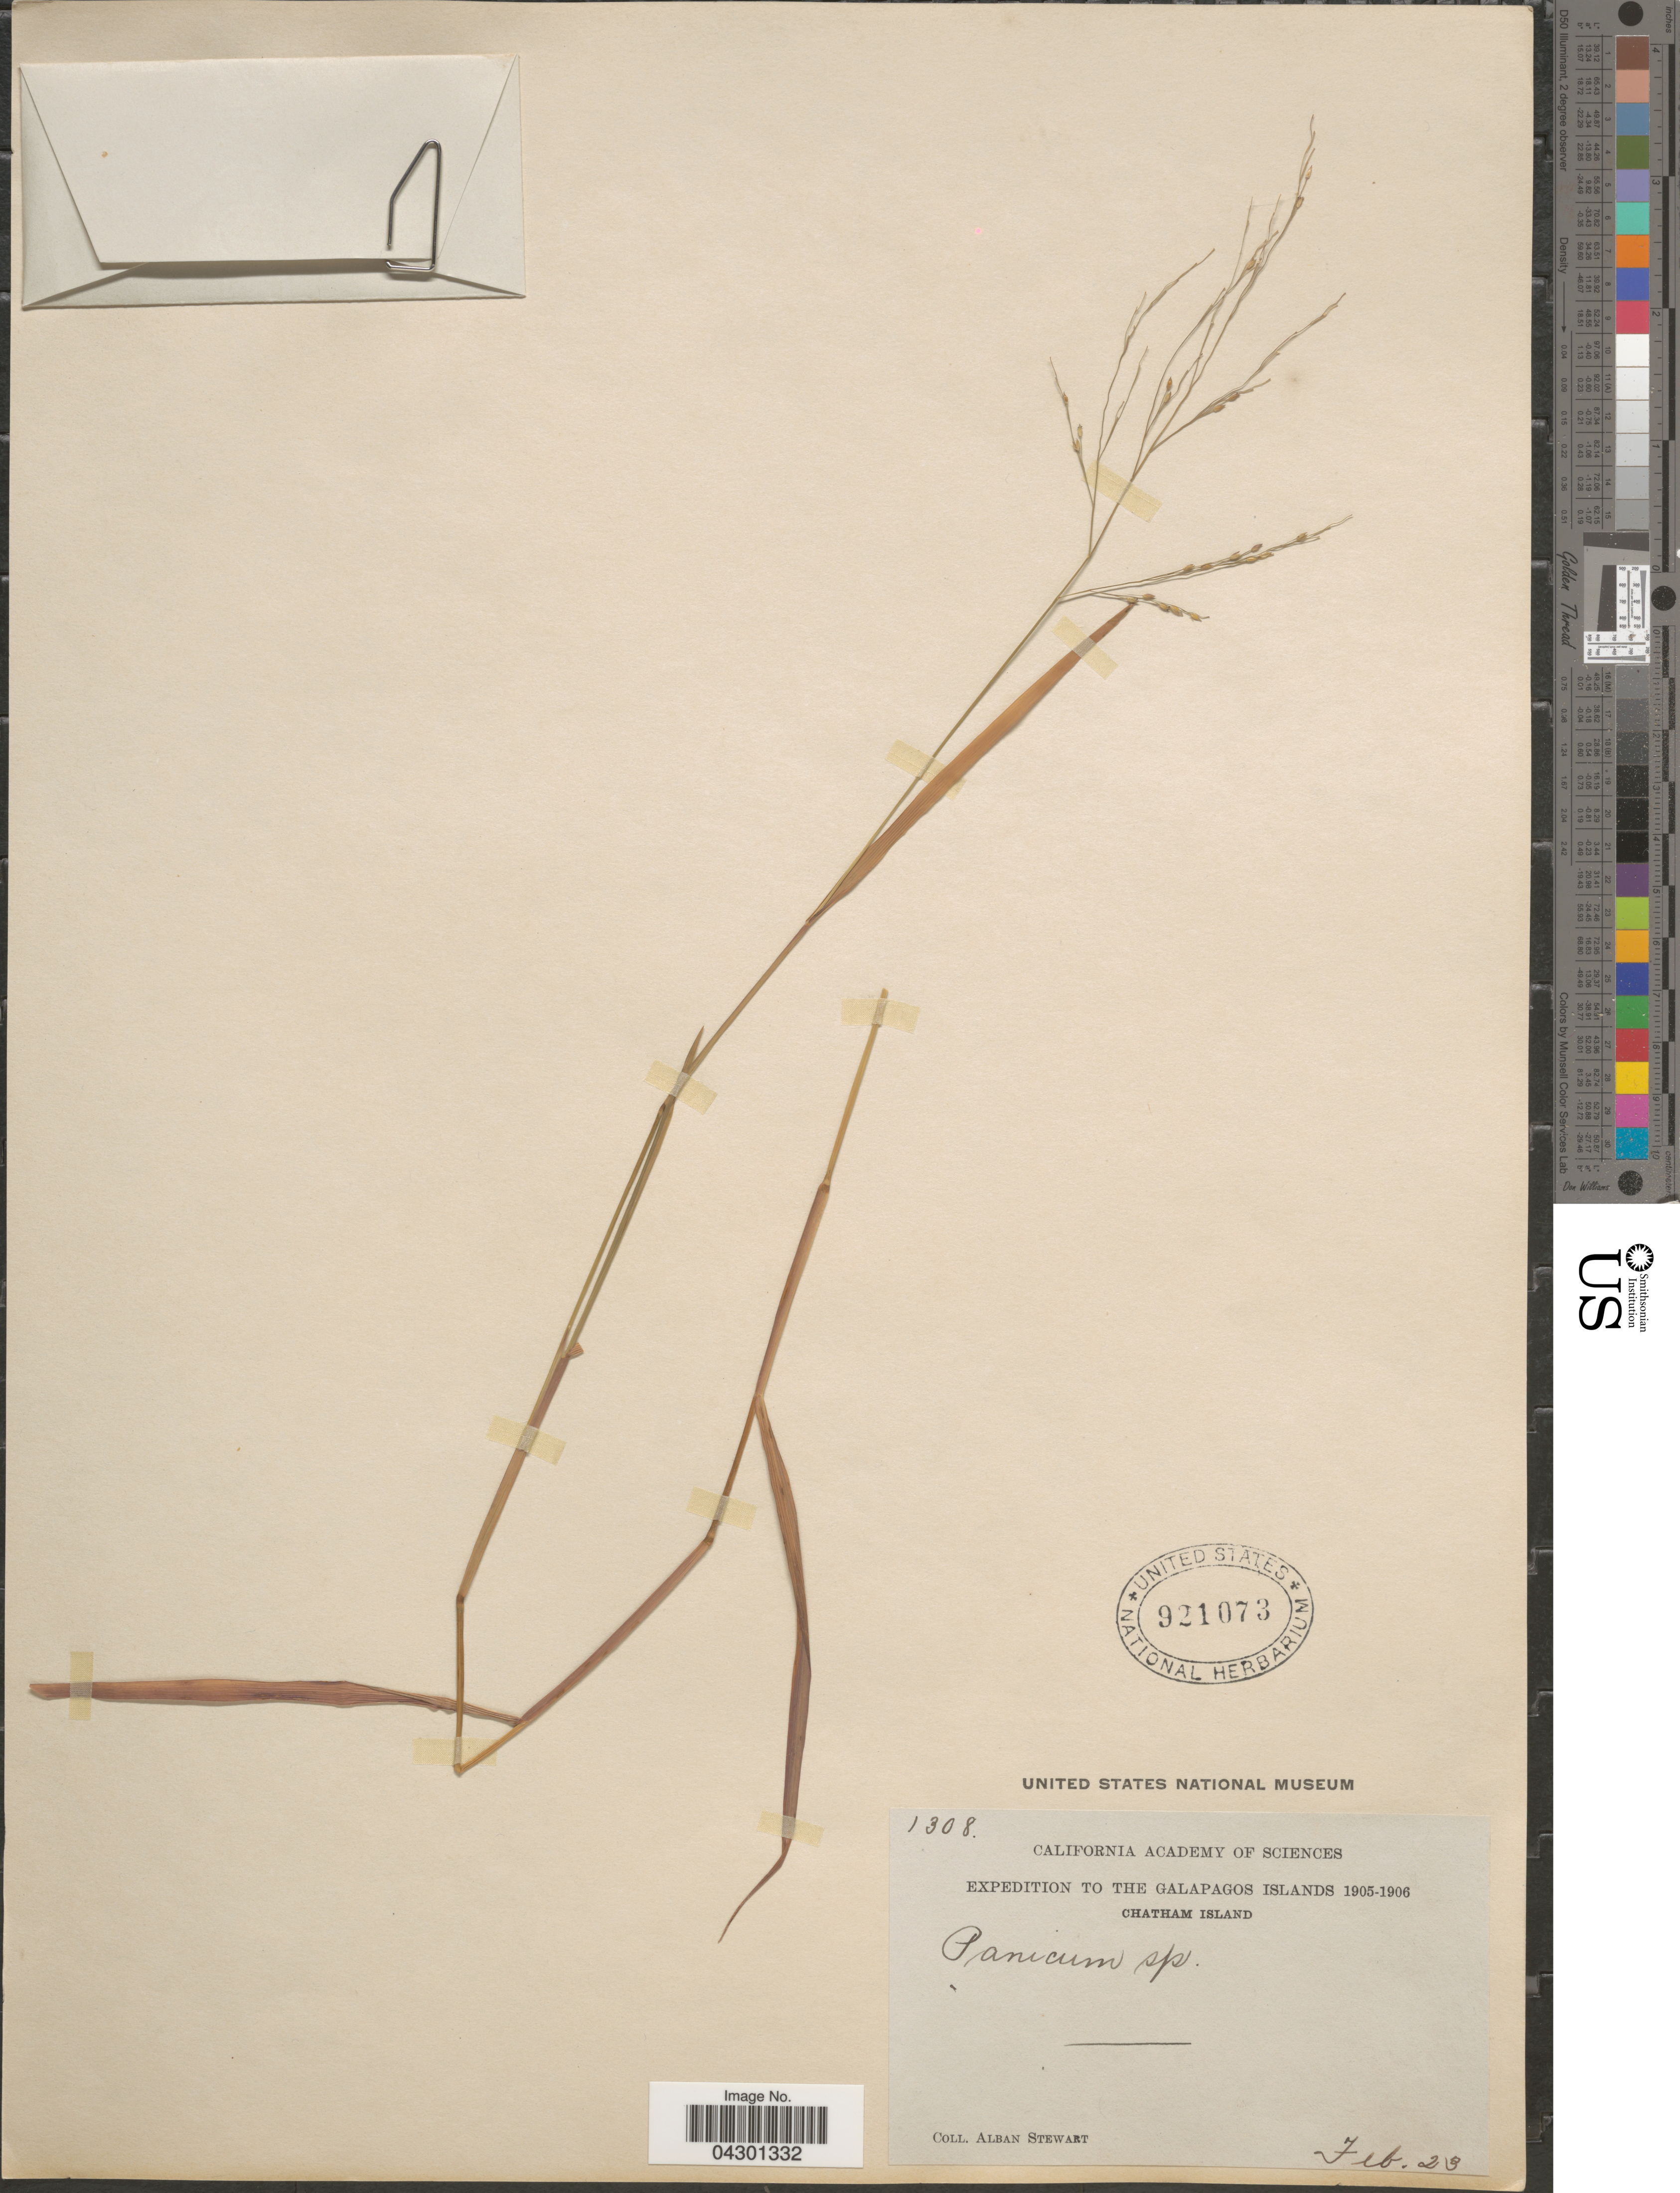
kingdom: Plantae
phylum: Tracheophyta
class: Liliopsida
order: Poales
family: Poaceae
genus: Panicum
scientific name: Panicum sp.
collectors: A. Stewart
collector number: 1308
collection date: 1905-02-23/1906-02-23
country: New Zealand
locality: Expedition to the Galapagos Islands 1905-1906. Chatham Island.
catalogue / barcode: US 921073